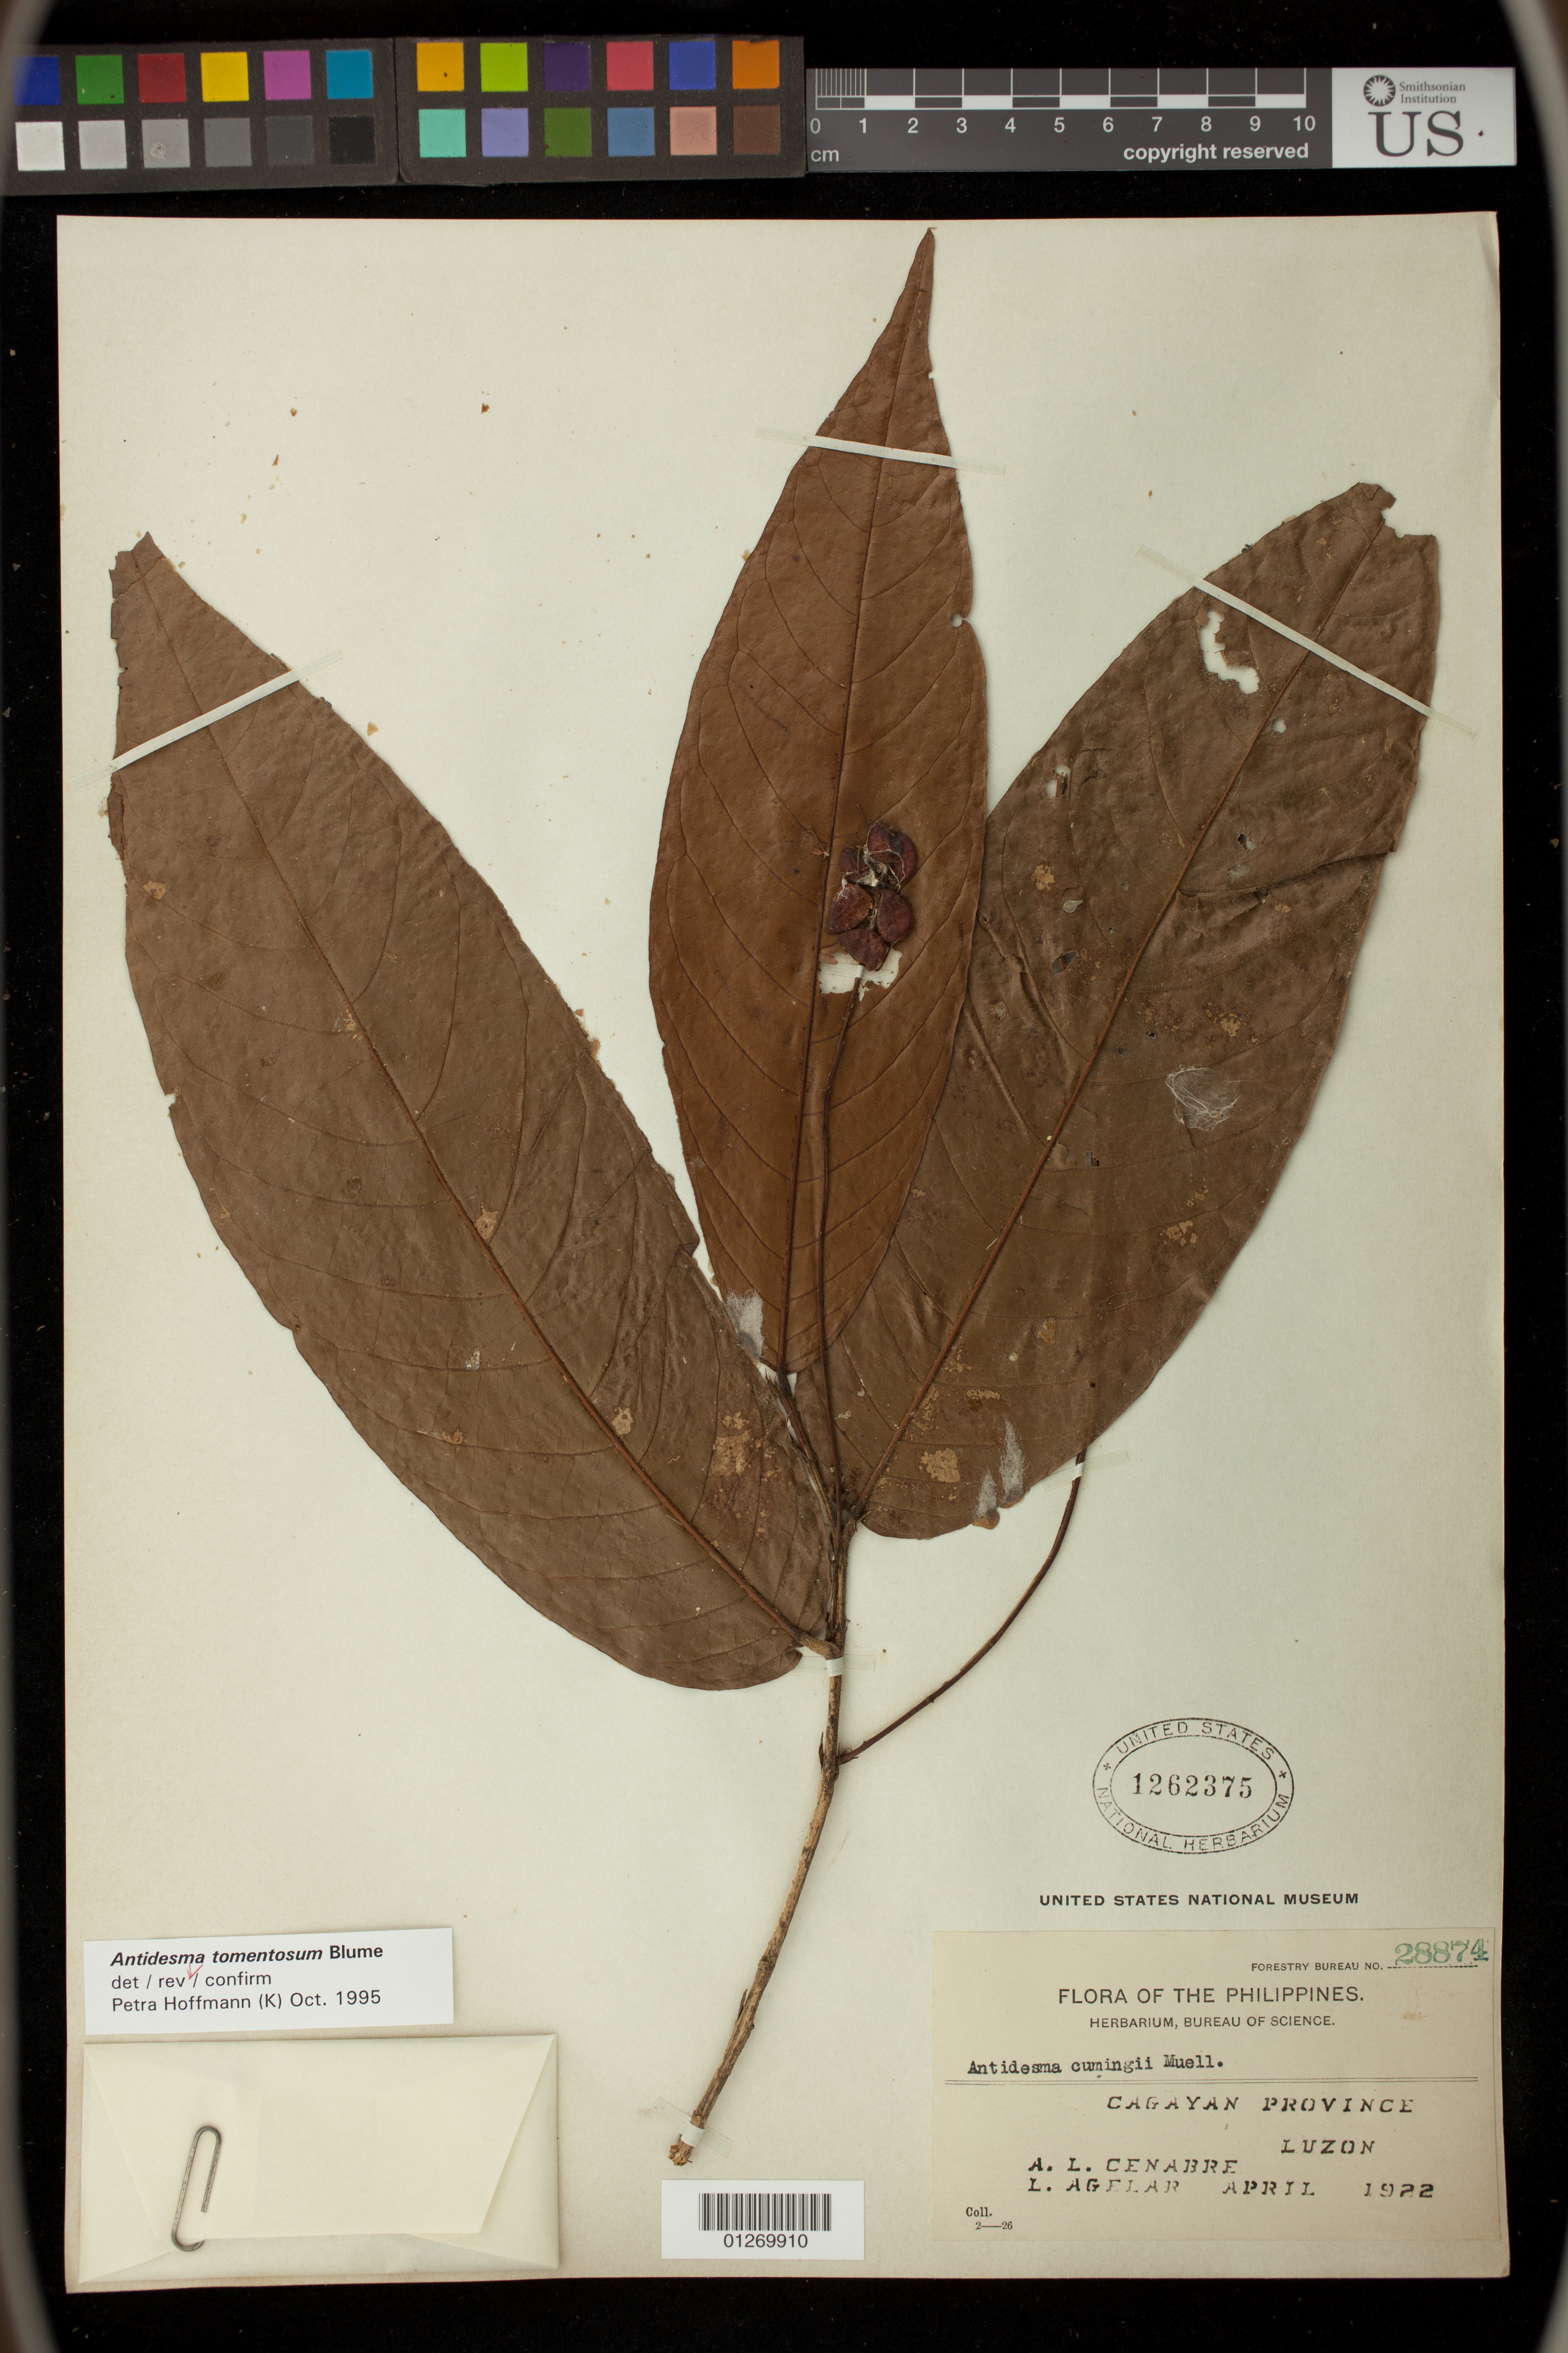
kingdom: Plantae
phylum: Tracheophyta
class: Magnoliopsida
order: Malpighiales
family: Phyllanthaceae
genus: Antidesma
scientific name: Antidesma tomentosum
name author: Blume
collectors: A. Cenabre & L. Agelar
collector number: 28874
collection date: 1922-04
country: Philippines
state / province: Cagayan Valley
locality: Cagayan Province, Luzon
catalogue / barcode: US 1262375